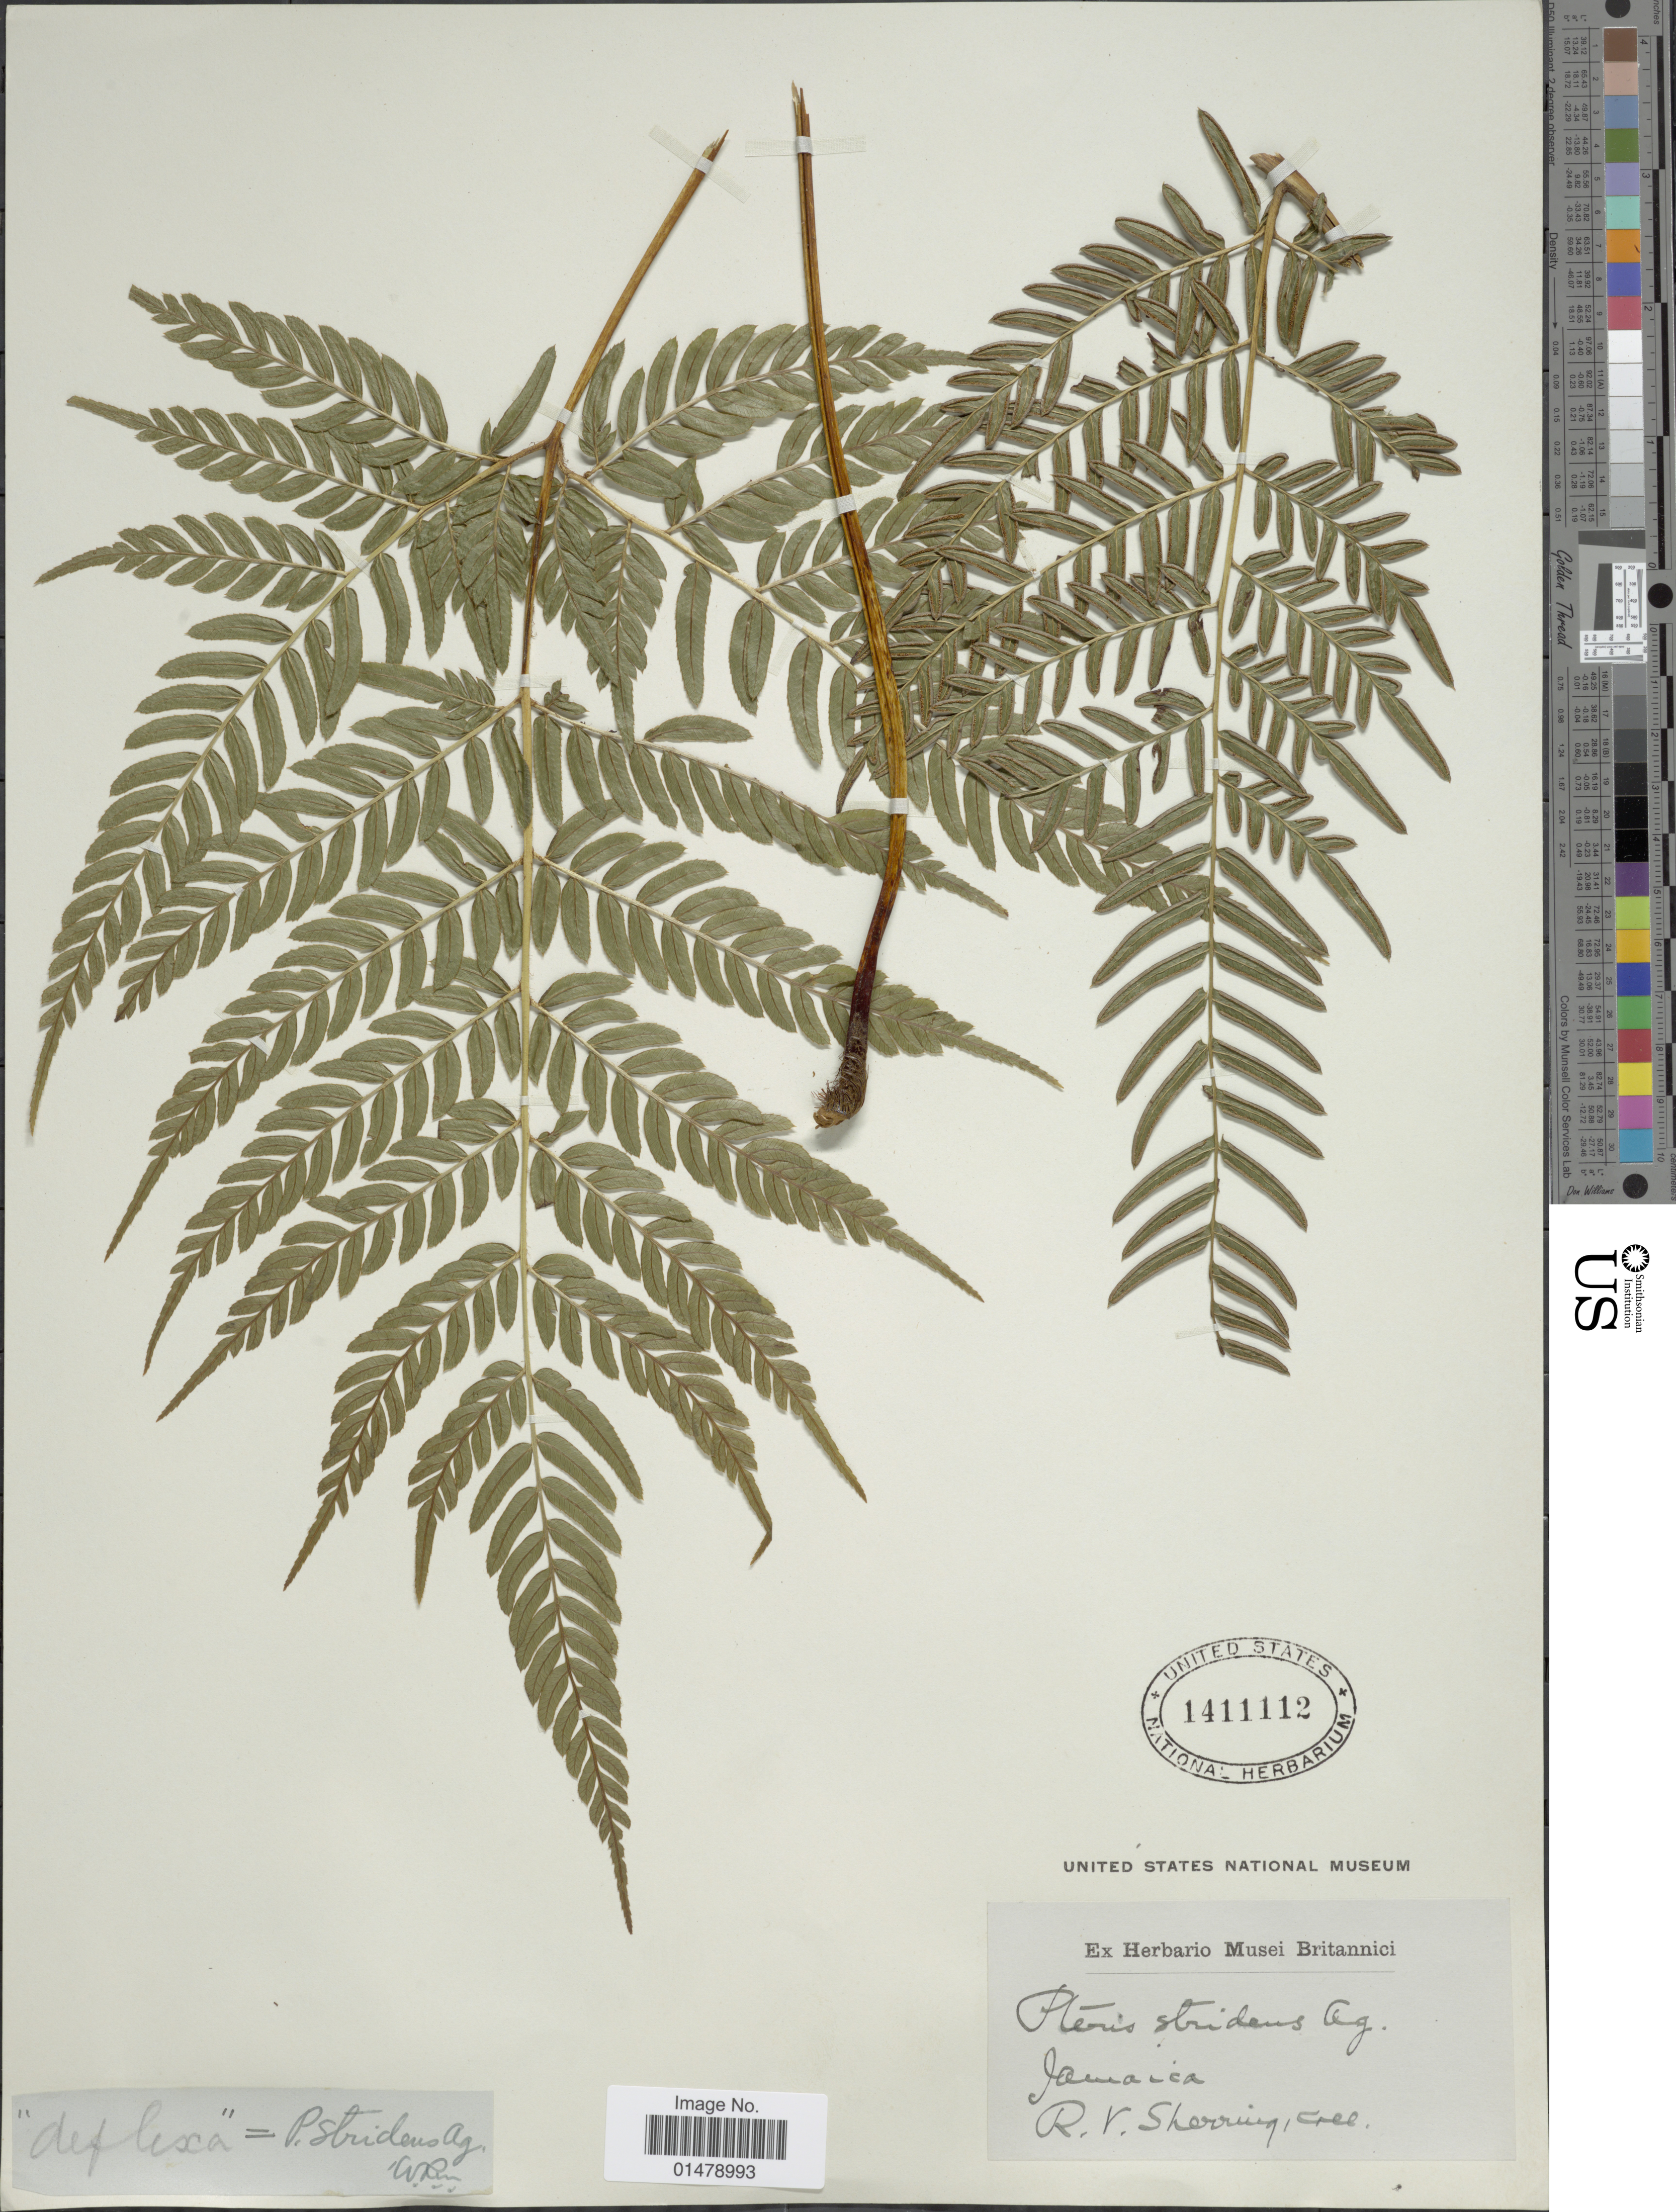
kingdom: Plantae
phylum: Tracheophyta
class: Polypodiopsida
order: Polypodiales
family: Pteridaceae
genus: Pteris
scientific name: Pteris stridens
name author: J. Agardh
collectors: R. Sherring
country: Jamaica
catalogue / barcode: US 1411112